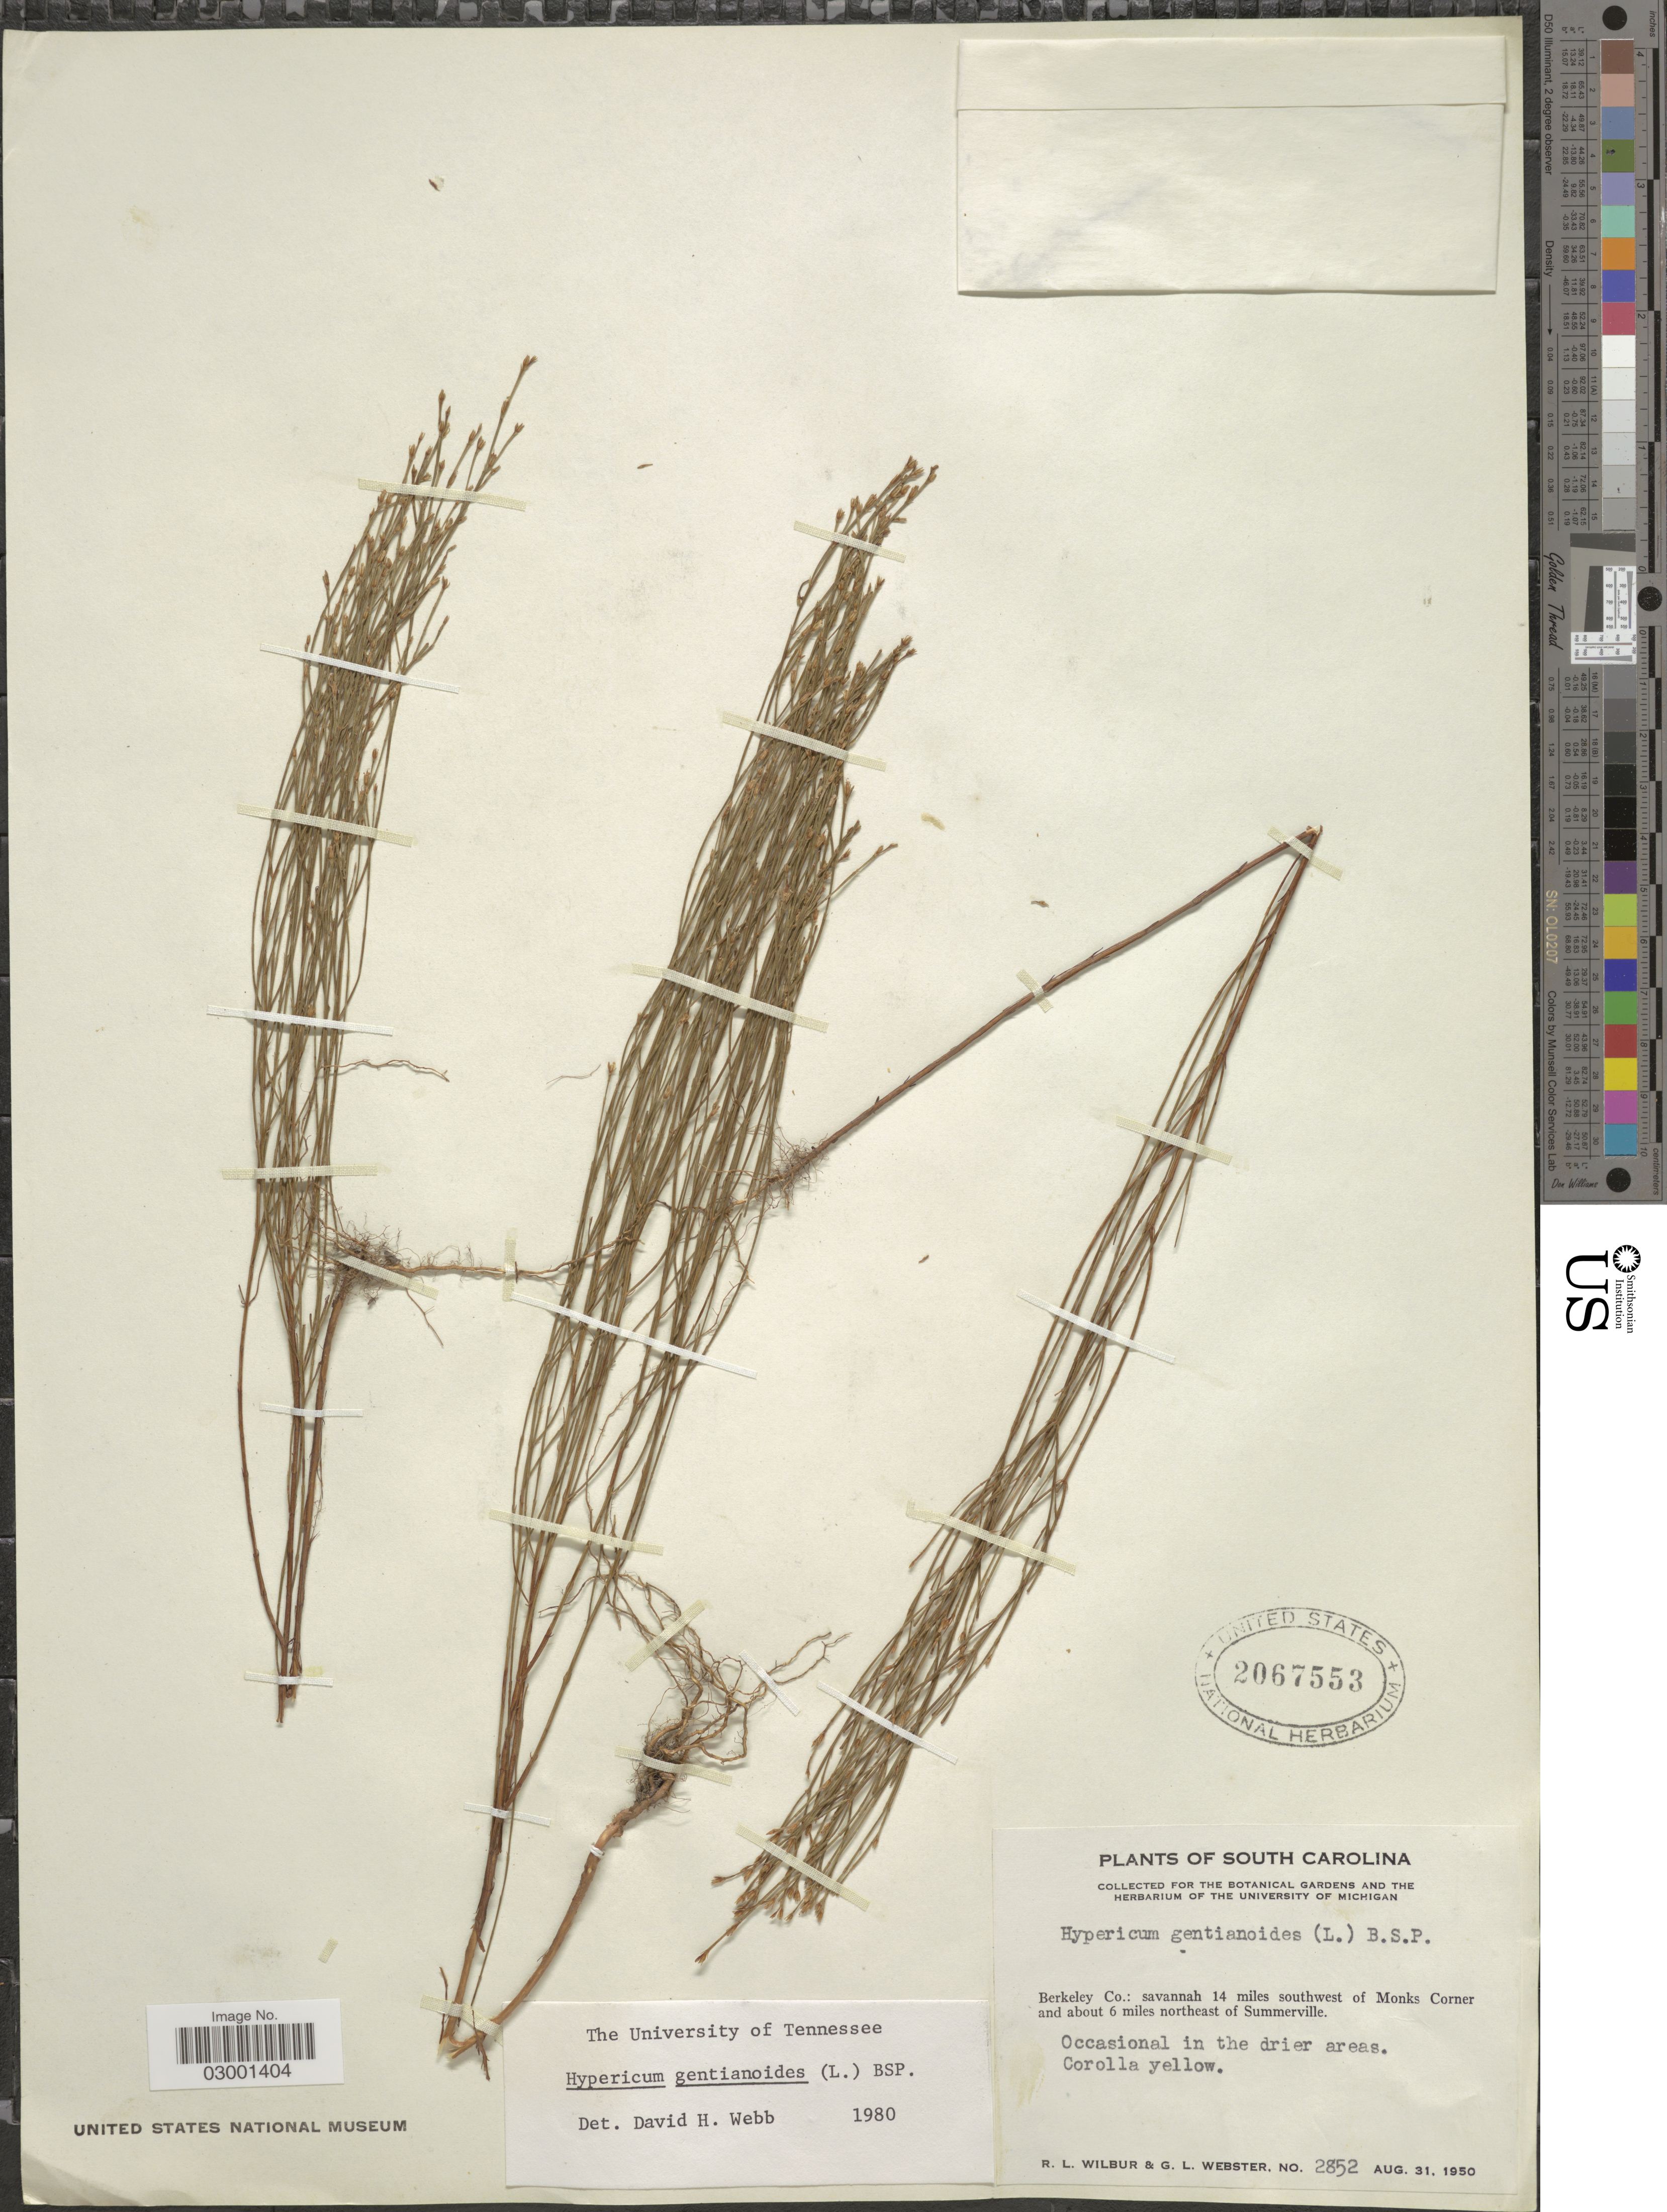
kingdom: Plantae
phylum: Tracheophyta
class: Magnoliopsida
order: Malpighiales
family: Hypericaceae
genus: Hypericum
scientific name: Hypericum gentianoides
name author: (L.) Britton, Stearns & Poggenb.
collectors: R. L. Wilbur & G. L. Webster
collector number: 2852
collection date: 1950-08-31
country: United States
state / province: South Carolina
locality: Berkeley Co.: savannah 14 miles southwest of Monks Corner and about 6 miles northeast of Summerville.Occasional in the drier areas.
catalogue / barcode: US 2067553